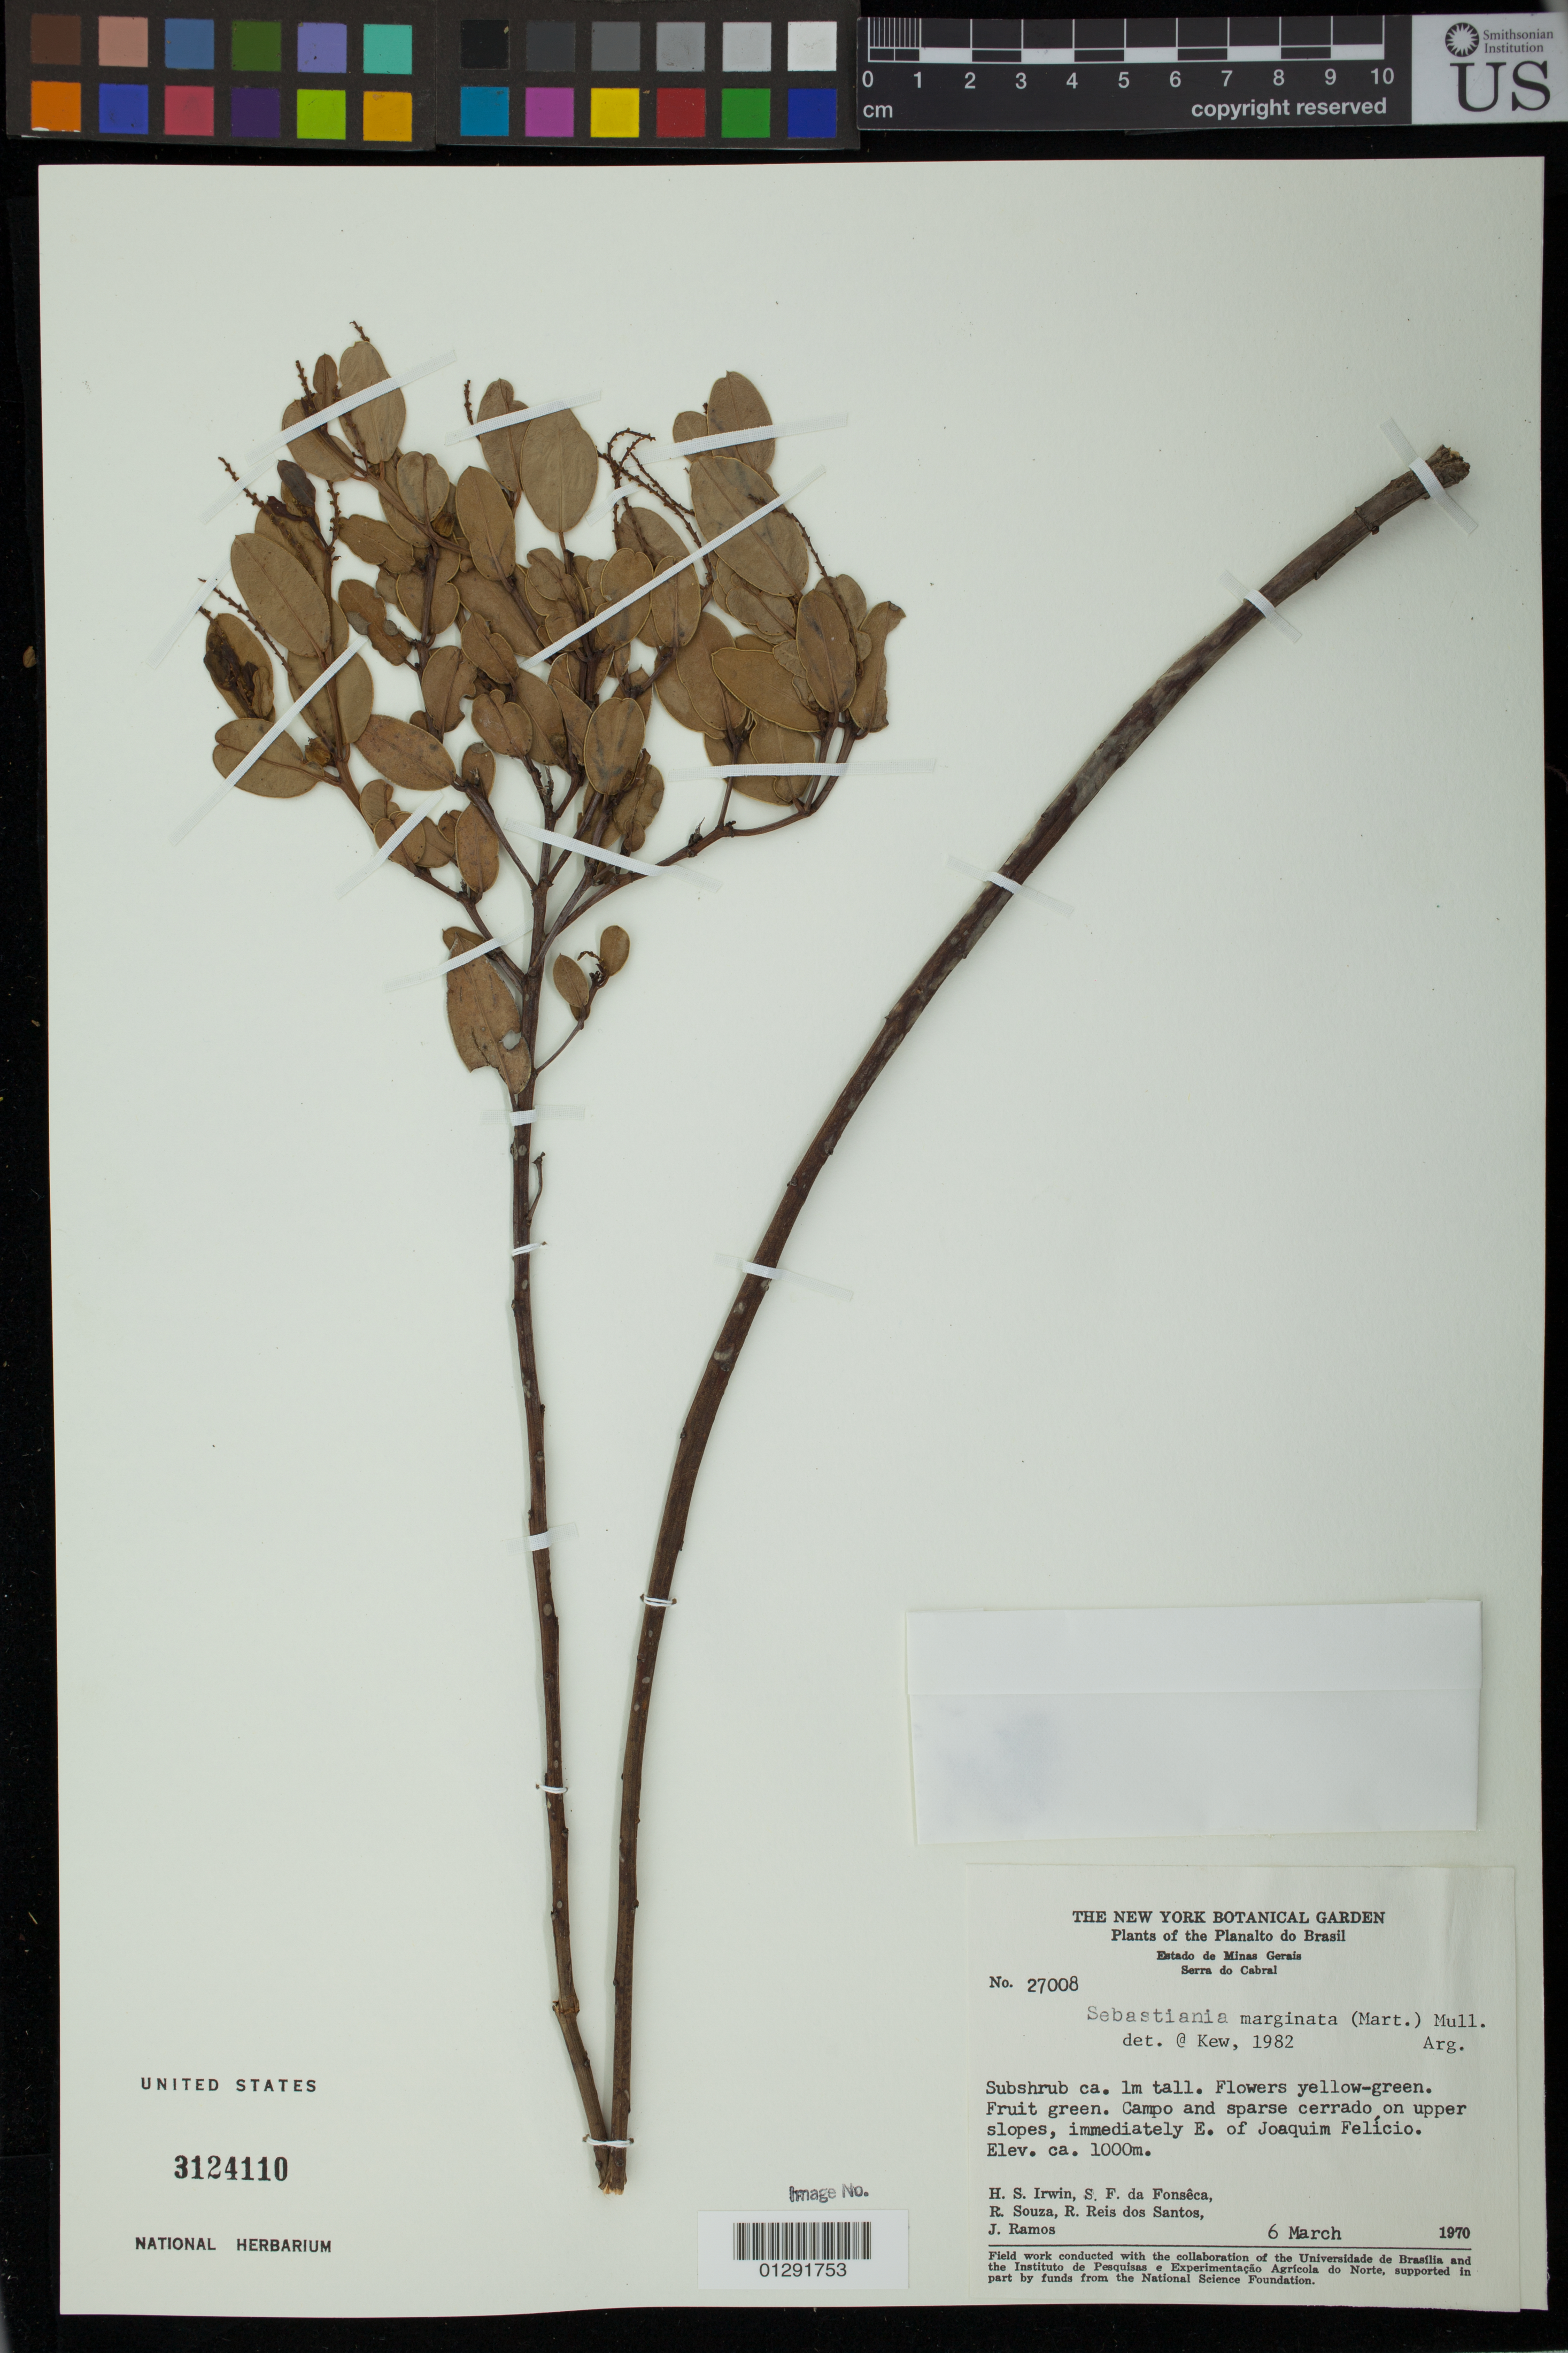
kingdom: Plantae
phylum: Tracheophyta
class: Magnoliopsida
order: Malpighiales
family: Euphorbiaceae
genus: Sebastiania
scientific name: Sebastiania marginata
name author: (Mart.) Müll. Arg.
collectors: H. Irwin, S. F. Fonsêca, R. Souza & R. Reis dos Santos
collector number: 27008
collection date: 1970-03-06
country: Brazil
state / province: Minas Gerais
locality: Campo and sparse cerrado on upper slopes, immediately E. of Joaquim Felicio.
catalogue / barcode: US 3124110